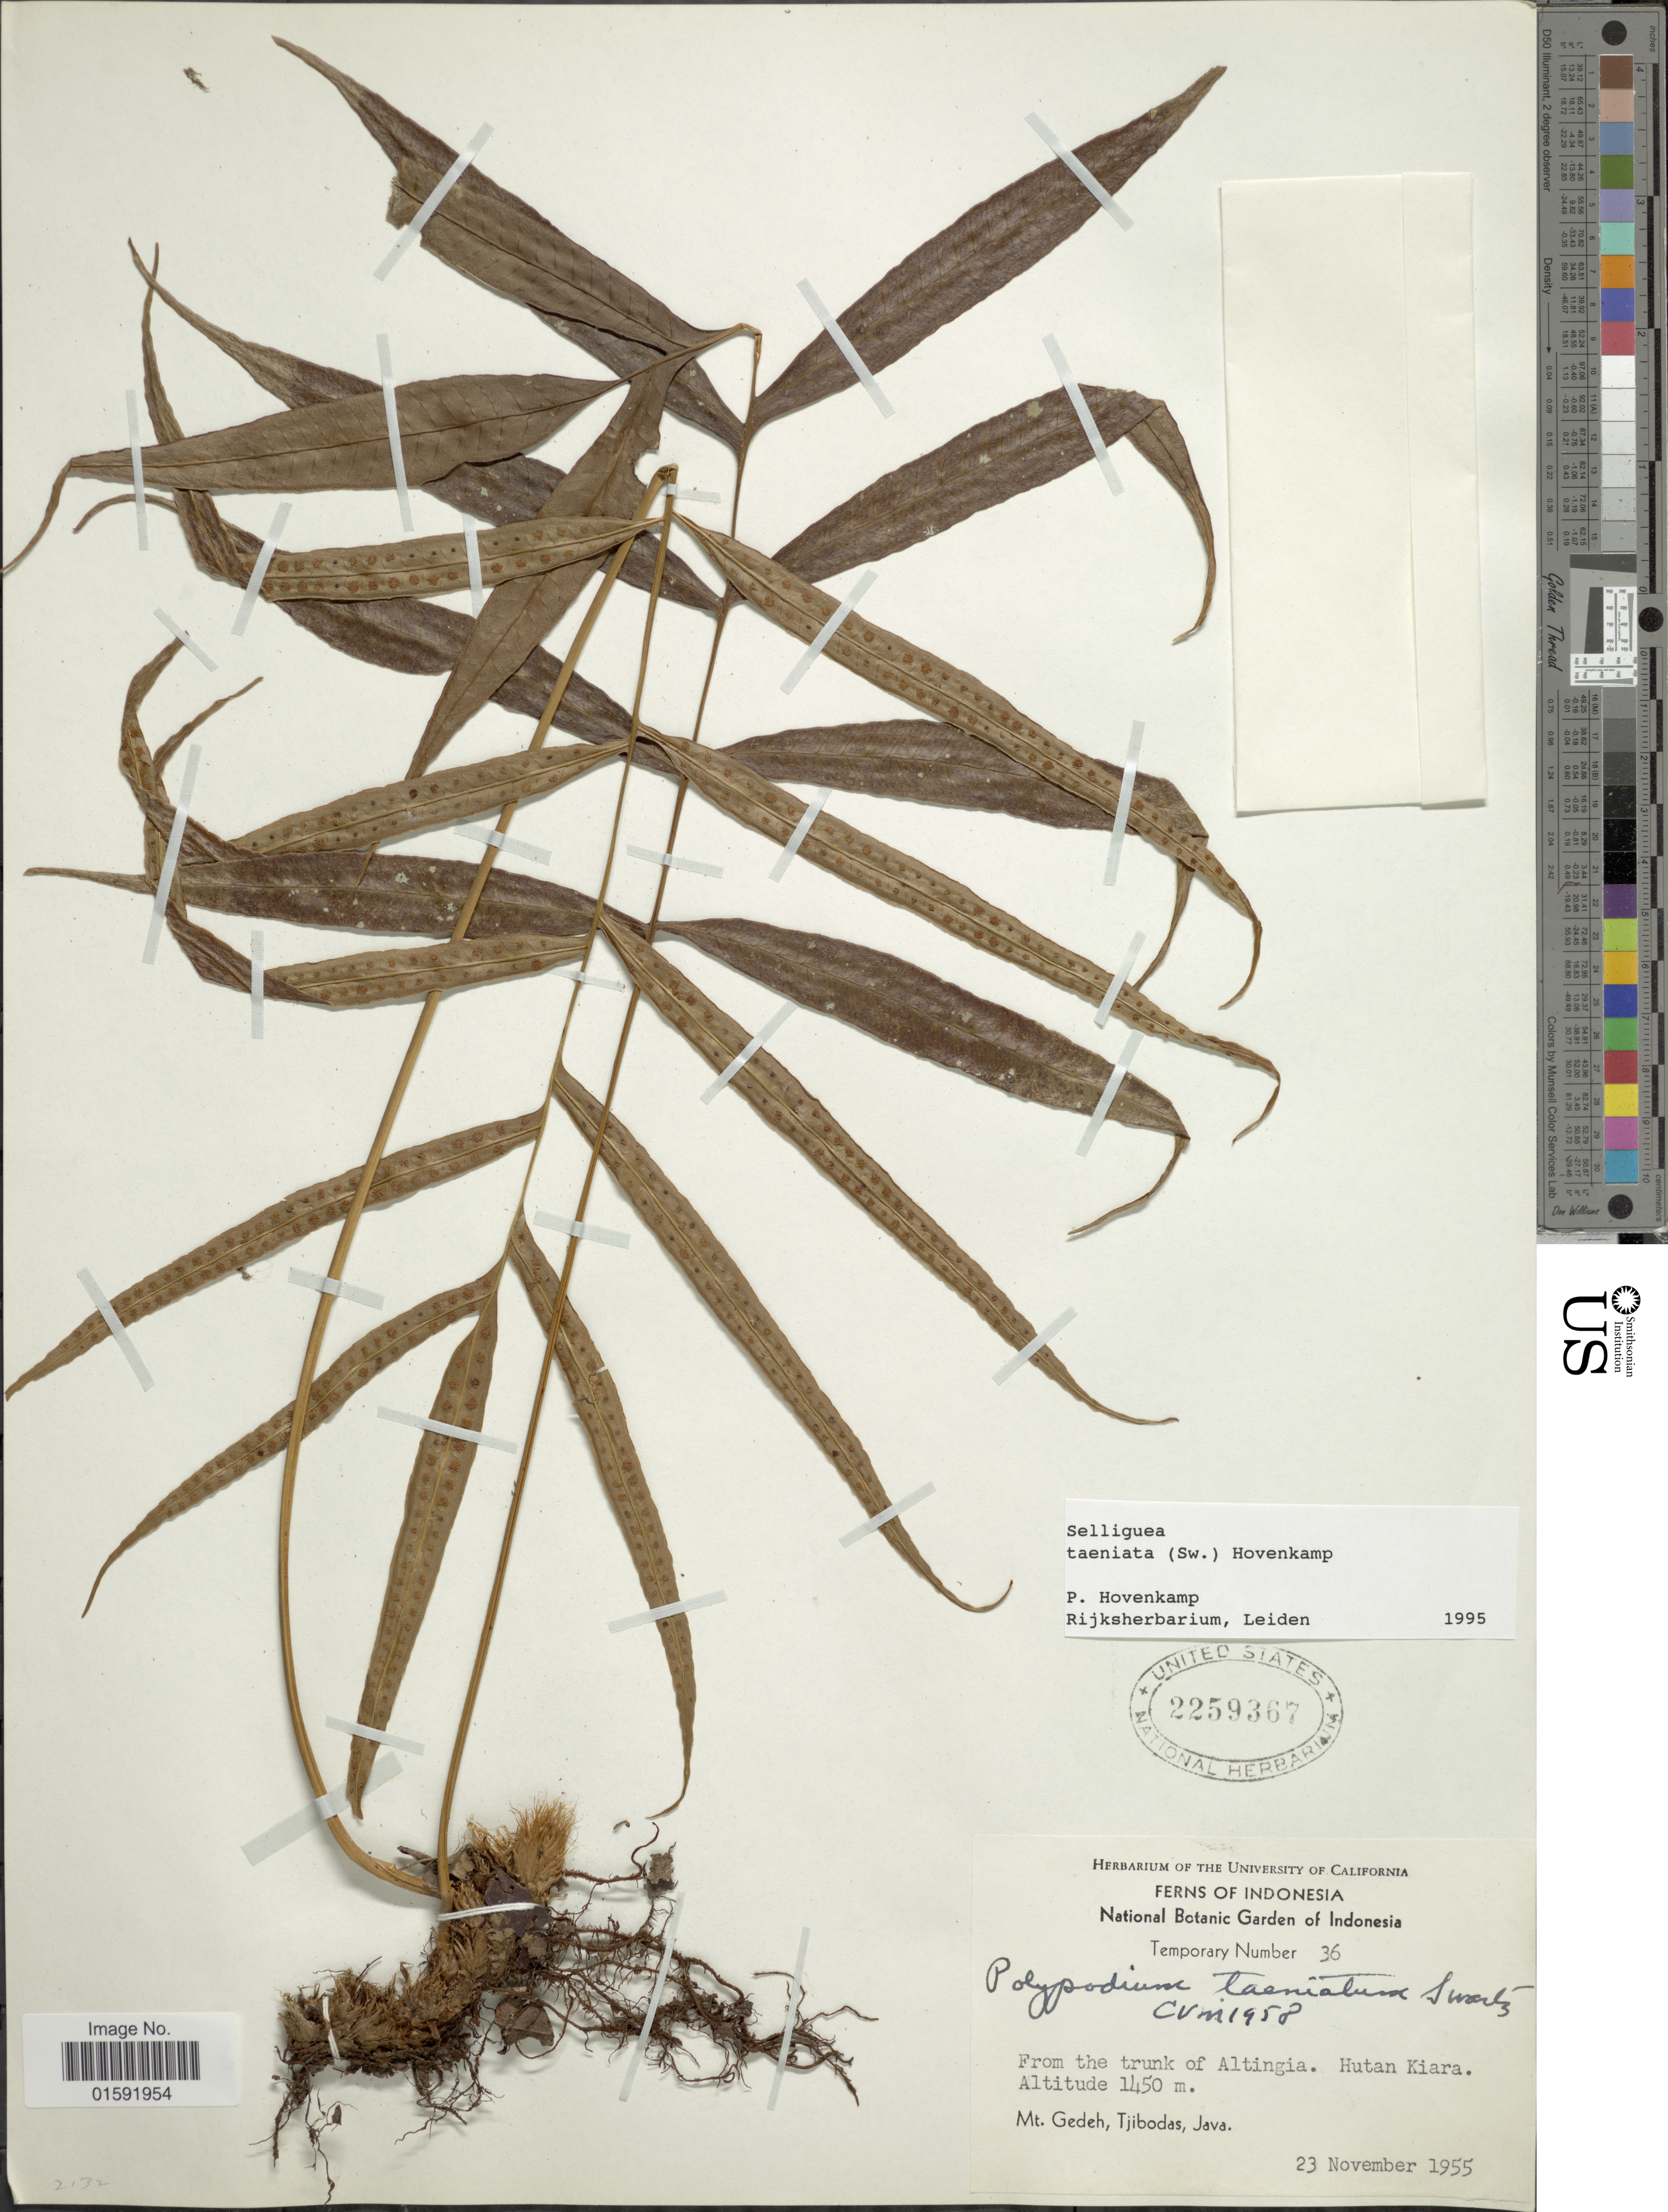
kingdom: Plantae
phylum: Tracheophyta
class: Polypodiopsida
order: Polypodiales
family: Polypodiaceae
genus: Selliguea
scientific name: Selliguea taeniata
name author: Parris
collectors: United States Botanic Garden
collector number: Temporary Number 36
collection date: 1955-11-23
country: Indonesia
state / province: Java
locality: Mt. Gedeh, Tjibodas, Hutan Kiara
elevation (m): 1450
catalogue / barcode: US 2259367